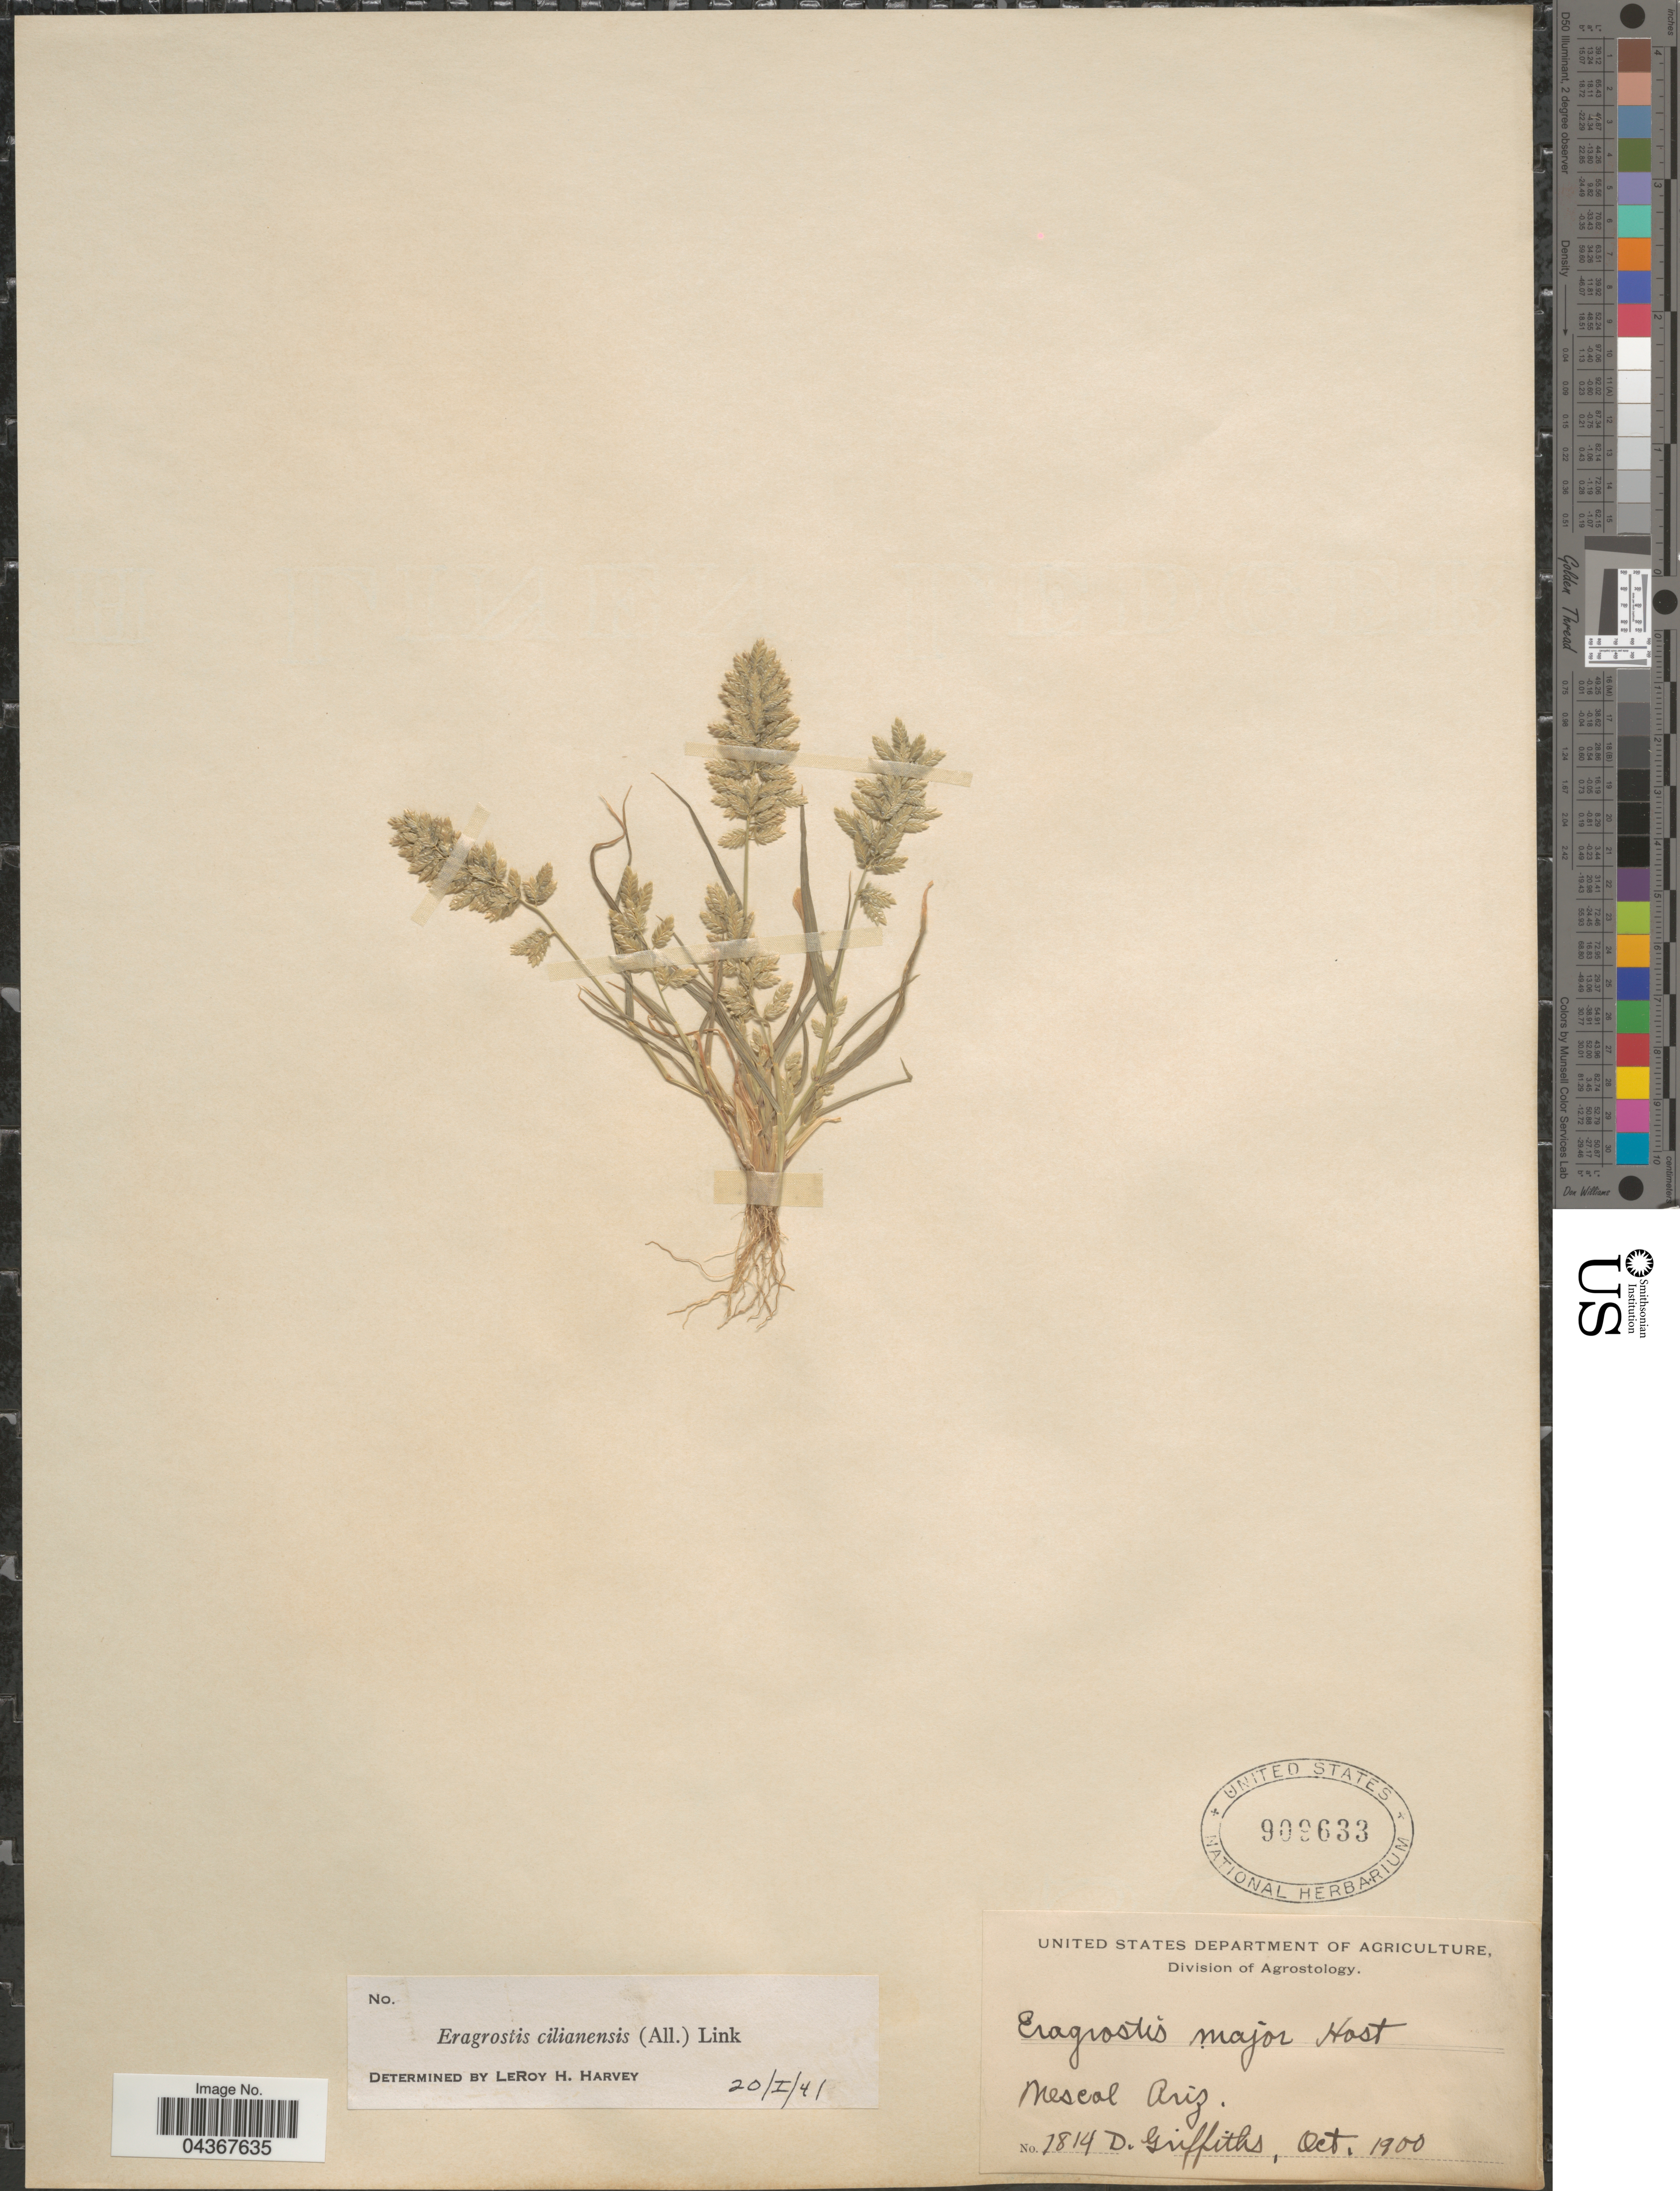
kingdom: Plantae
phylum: Tracheophyta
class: Liliopsida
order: Poales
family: Poaceae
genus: Eragrostis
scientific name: Eragrostis cilianensis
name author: (Bellardi) Vignolo ex Janch.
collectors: D. Griffiths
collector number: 1814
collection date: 1900-10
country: United States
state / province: Arizona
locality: Mescal.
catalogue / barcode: US 909633